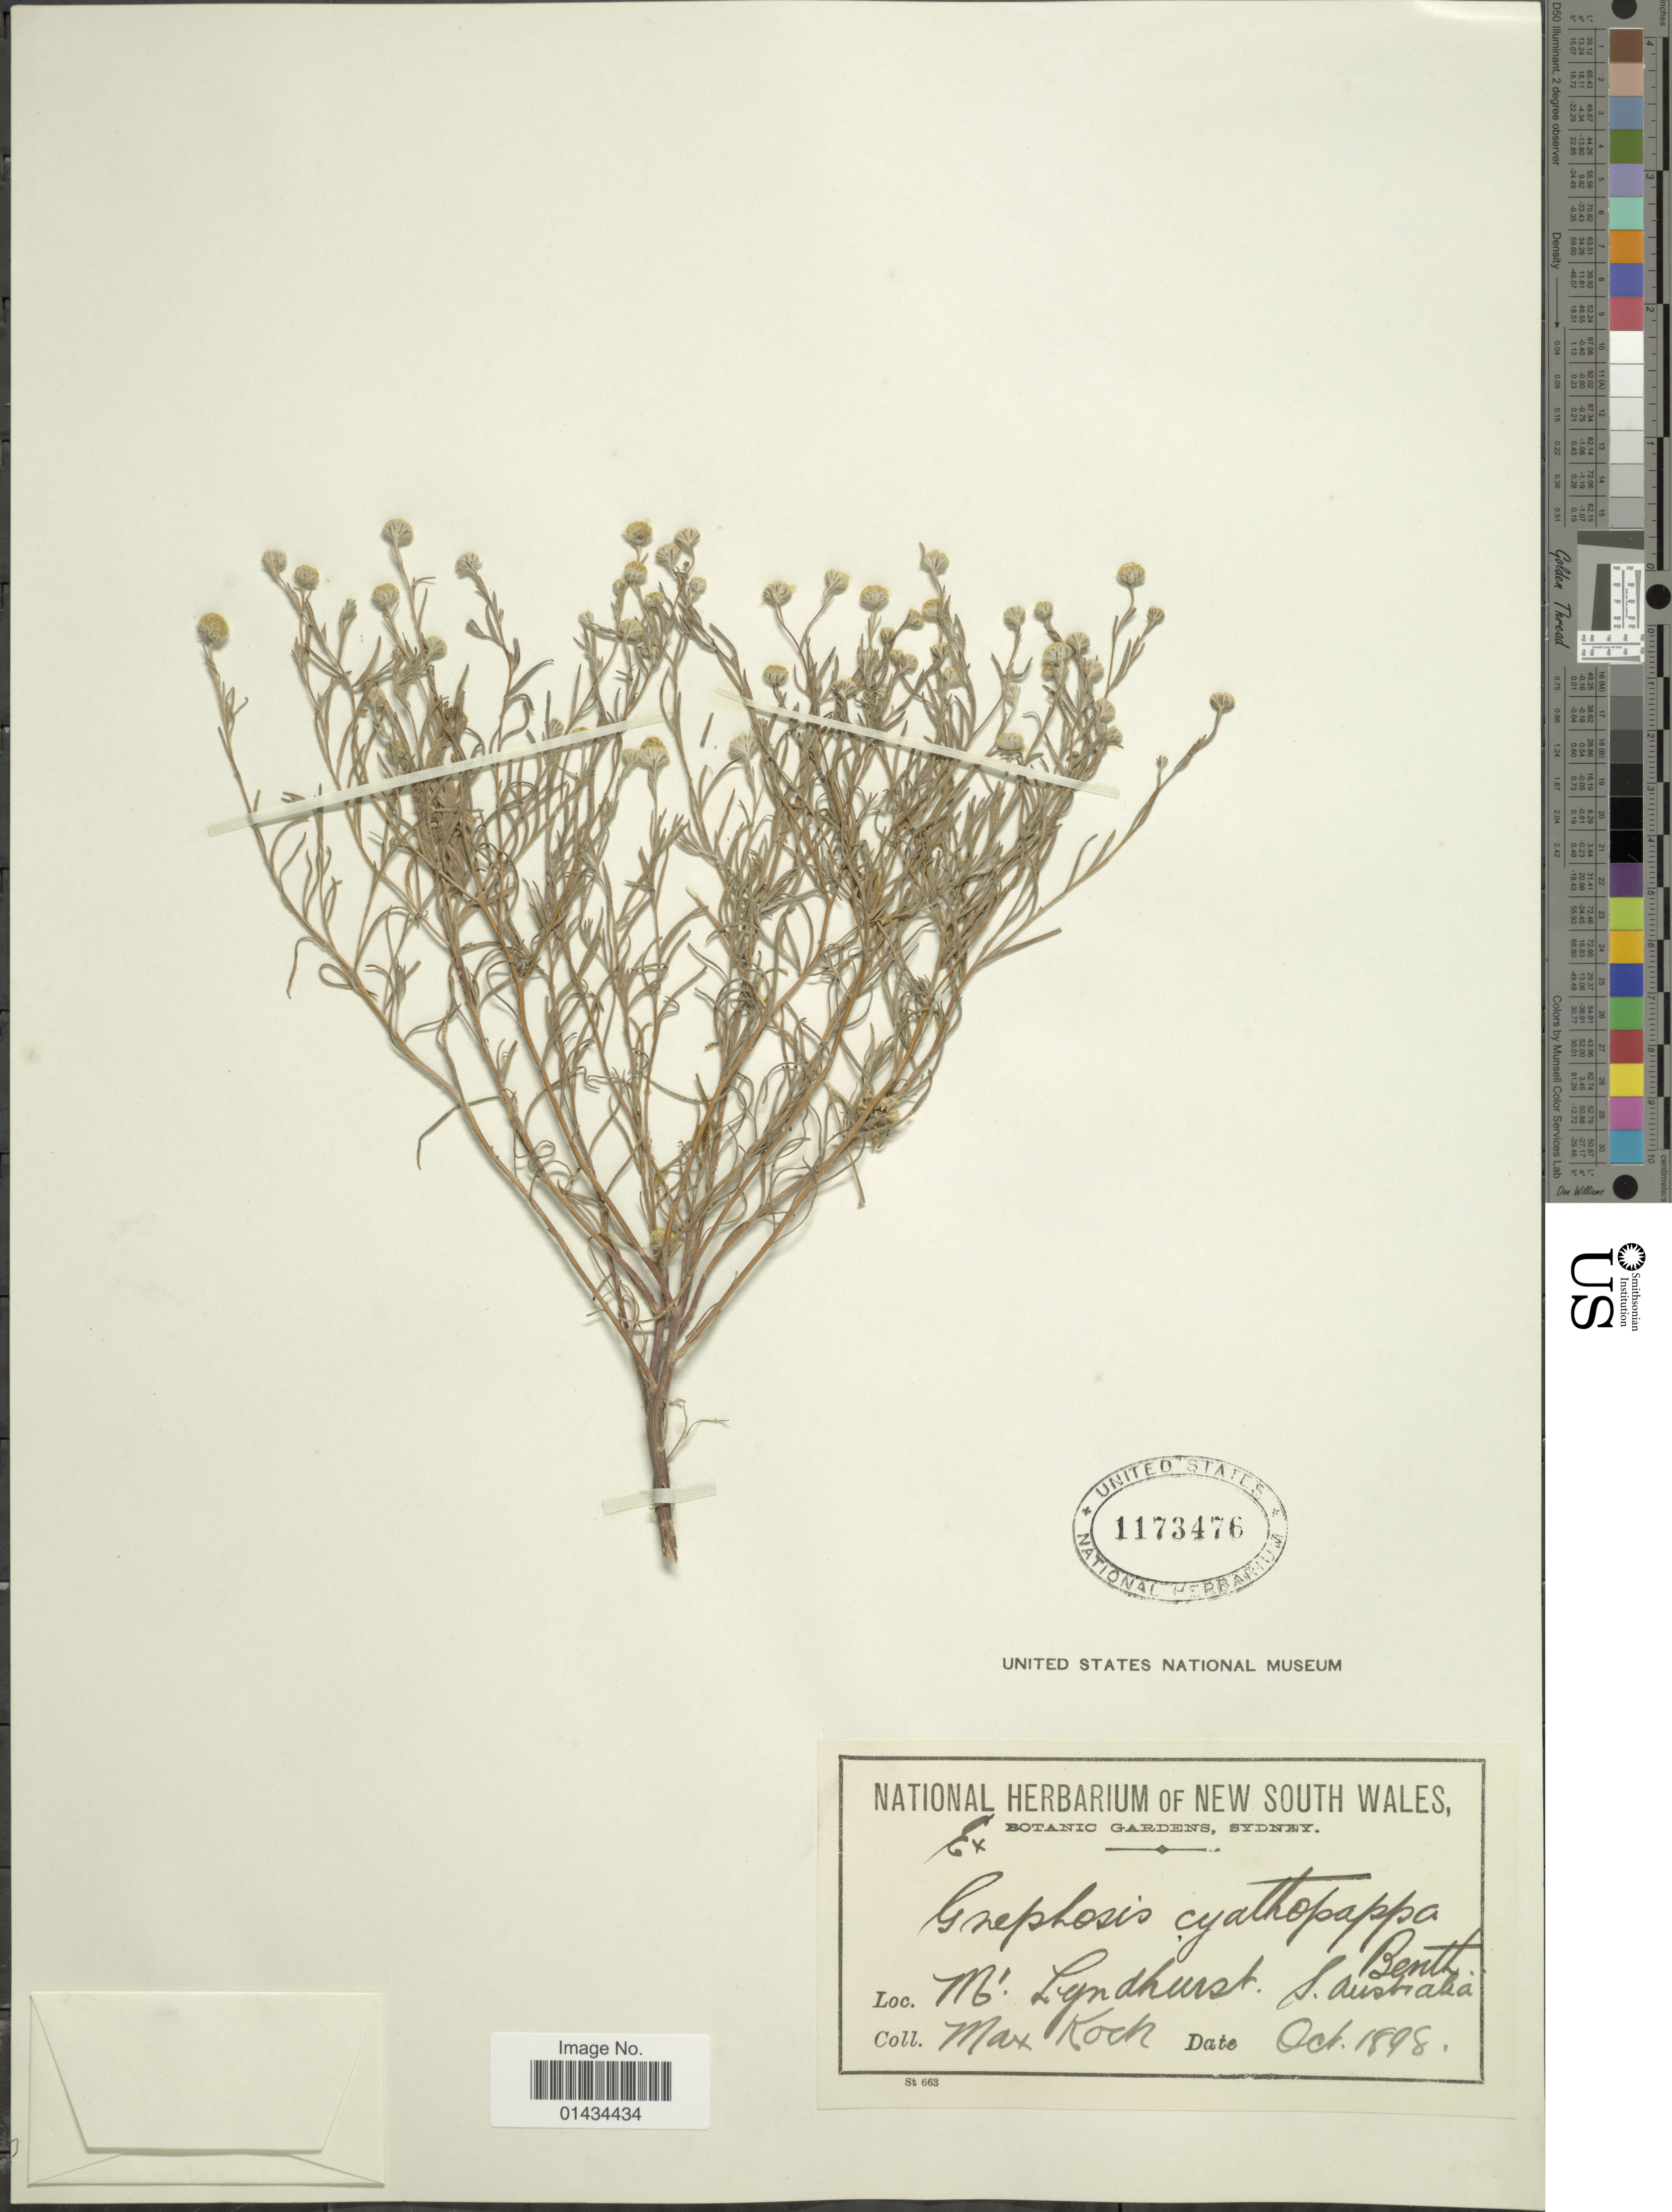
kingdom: Plantae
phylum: Tracheophyta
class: Magnoliopsida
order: Asterales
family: Asteraceae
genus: Gnephosis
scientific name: Gnephosis cythopappa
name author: Benth.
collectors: M. Koch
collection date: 1898-10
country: Australia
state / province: South Australia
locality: M. Lyndhust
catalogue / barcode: US 1173476